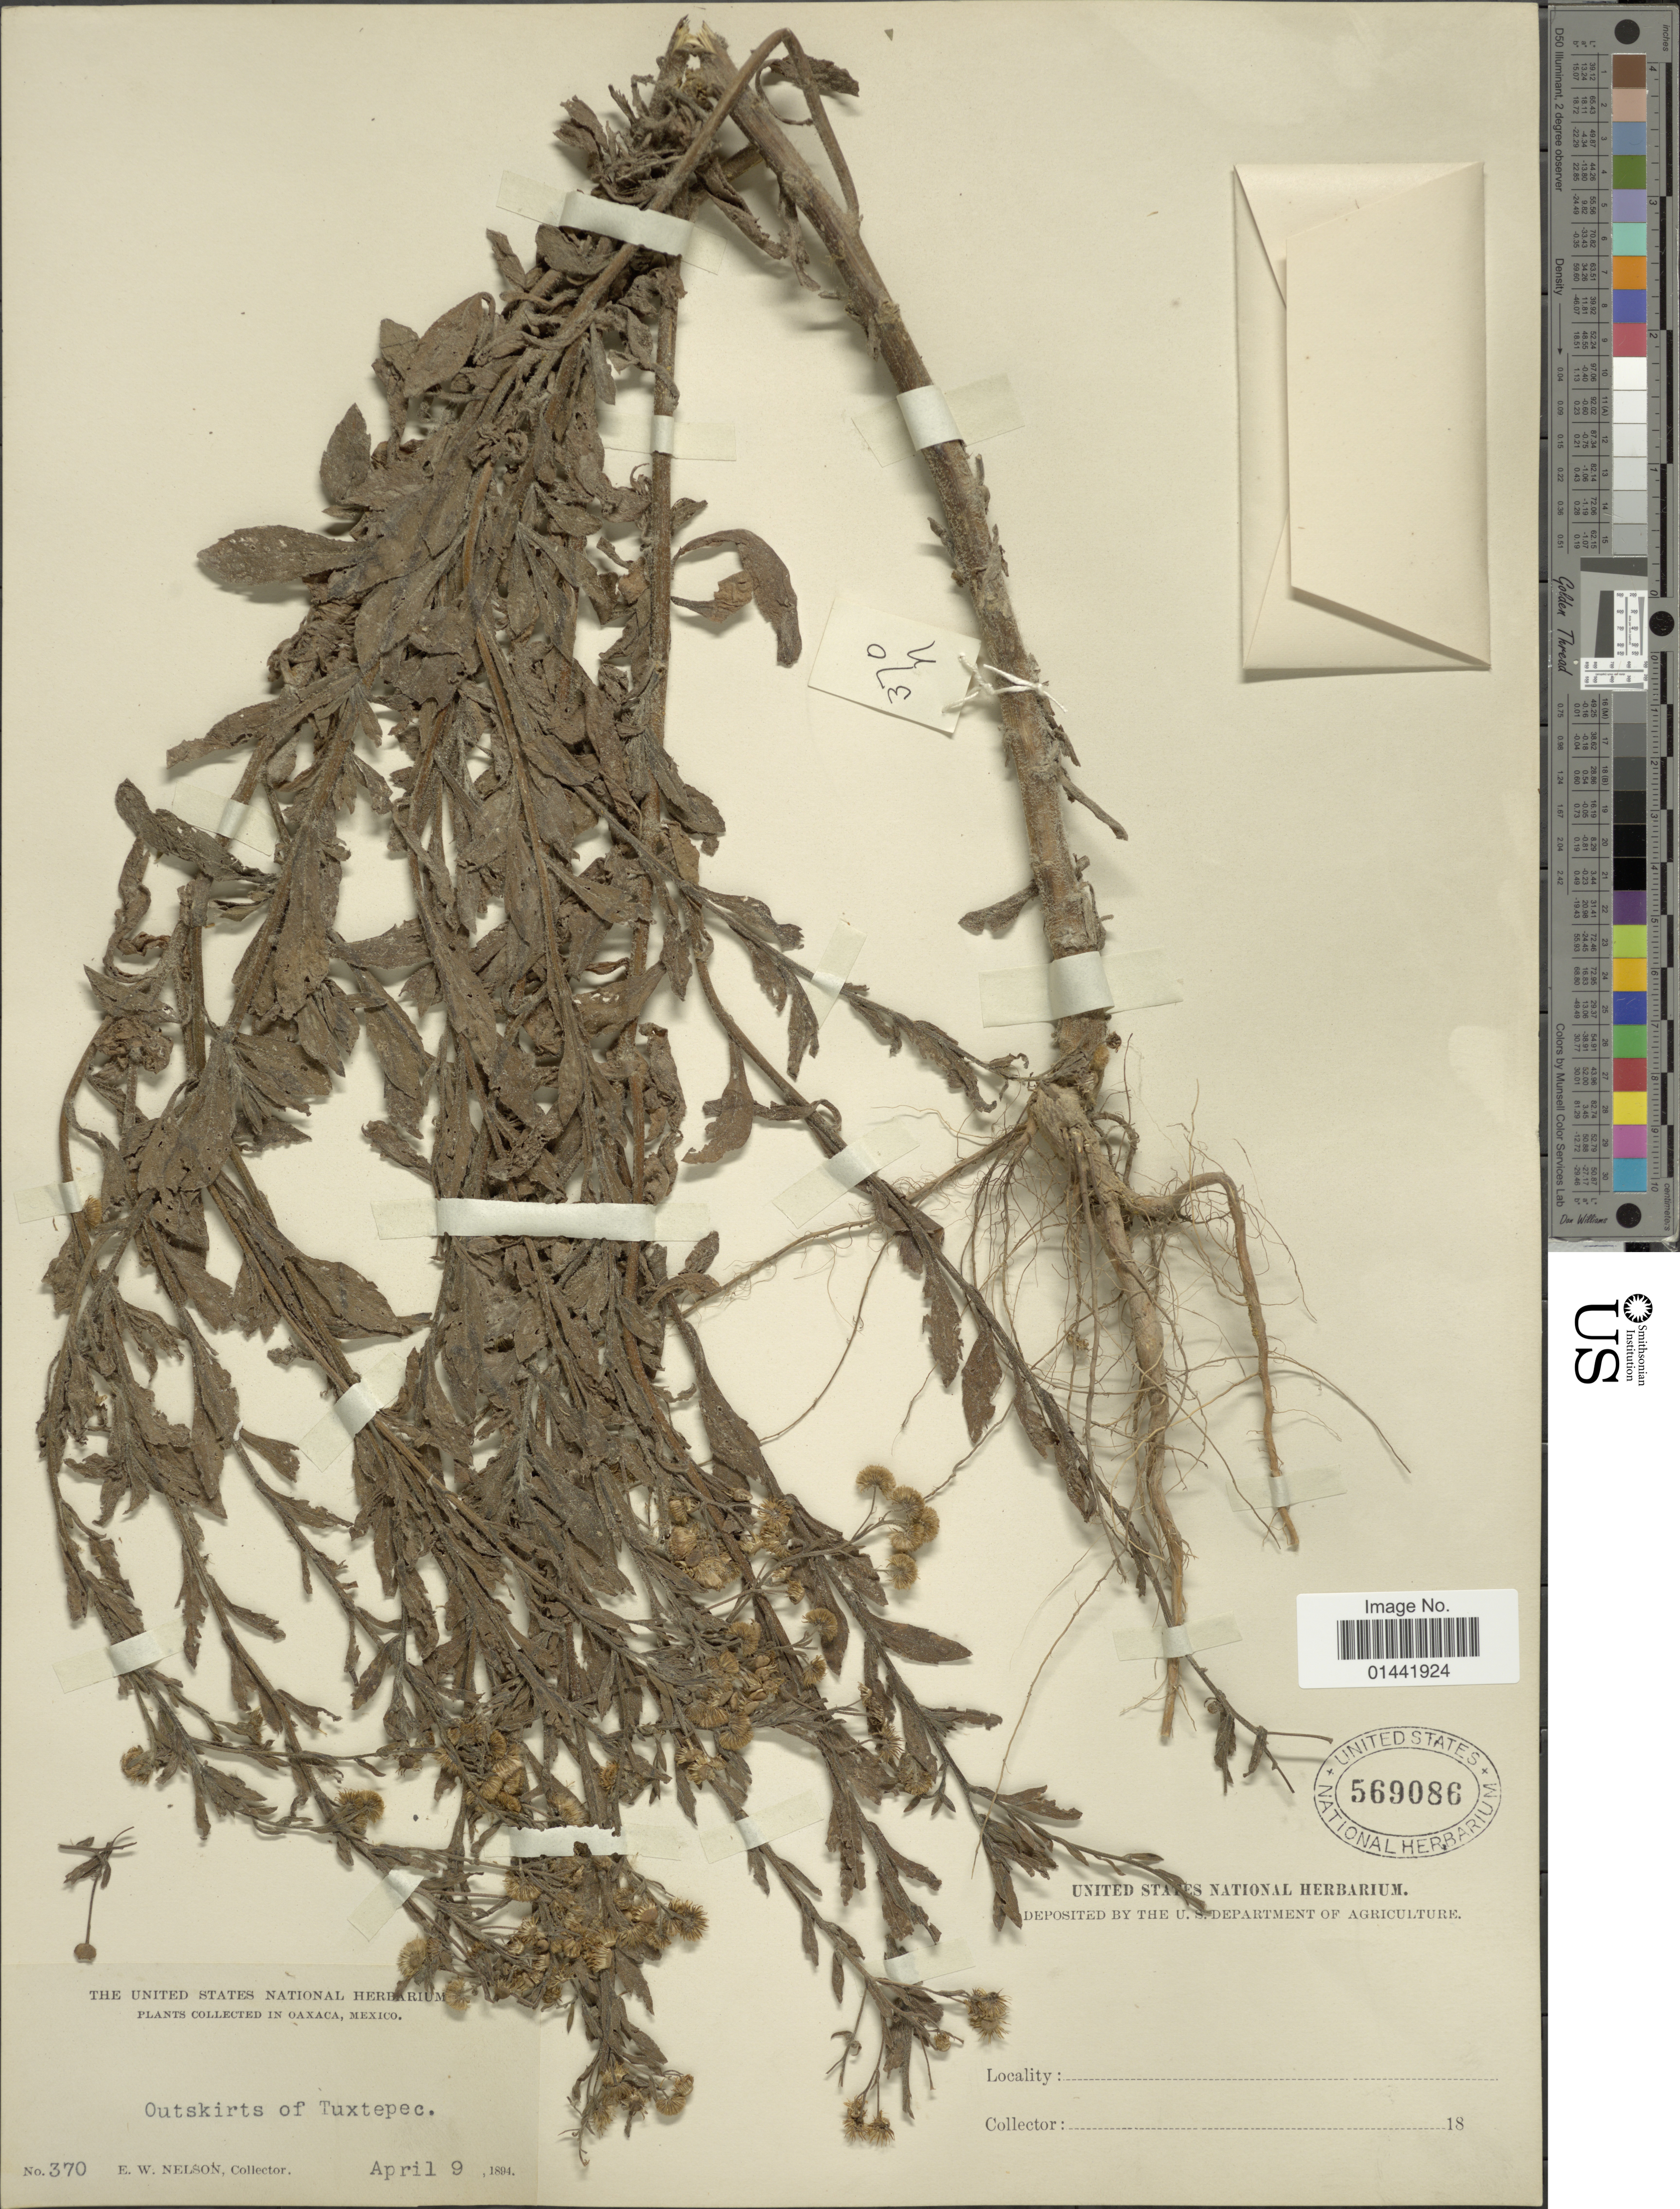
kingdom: Plantae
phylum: Tracheophyta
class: Magnoliopsida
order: Asterales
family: Asteraceae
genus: Erigeron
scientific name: Erigeron spathulatus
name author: Vahl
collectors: E. W. Nelson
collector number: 370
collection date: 1894-04-09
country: Mexico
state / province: Oaxaca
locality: Outskirts of Tuxtepec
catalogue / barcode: US 569086